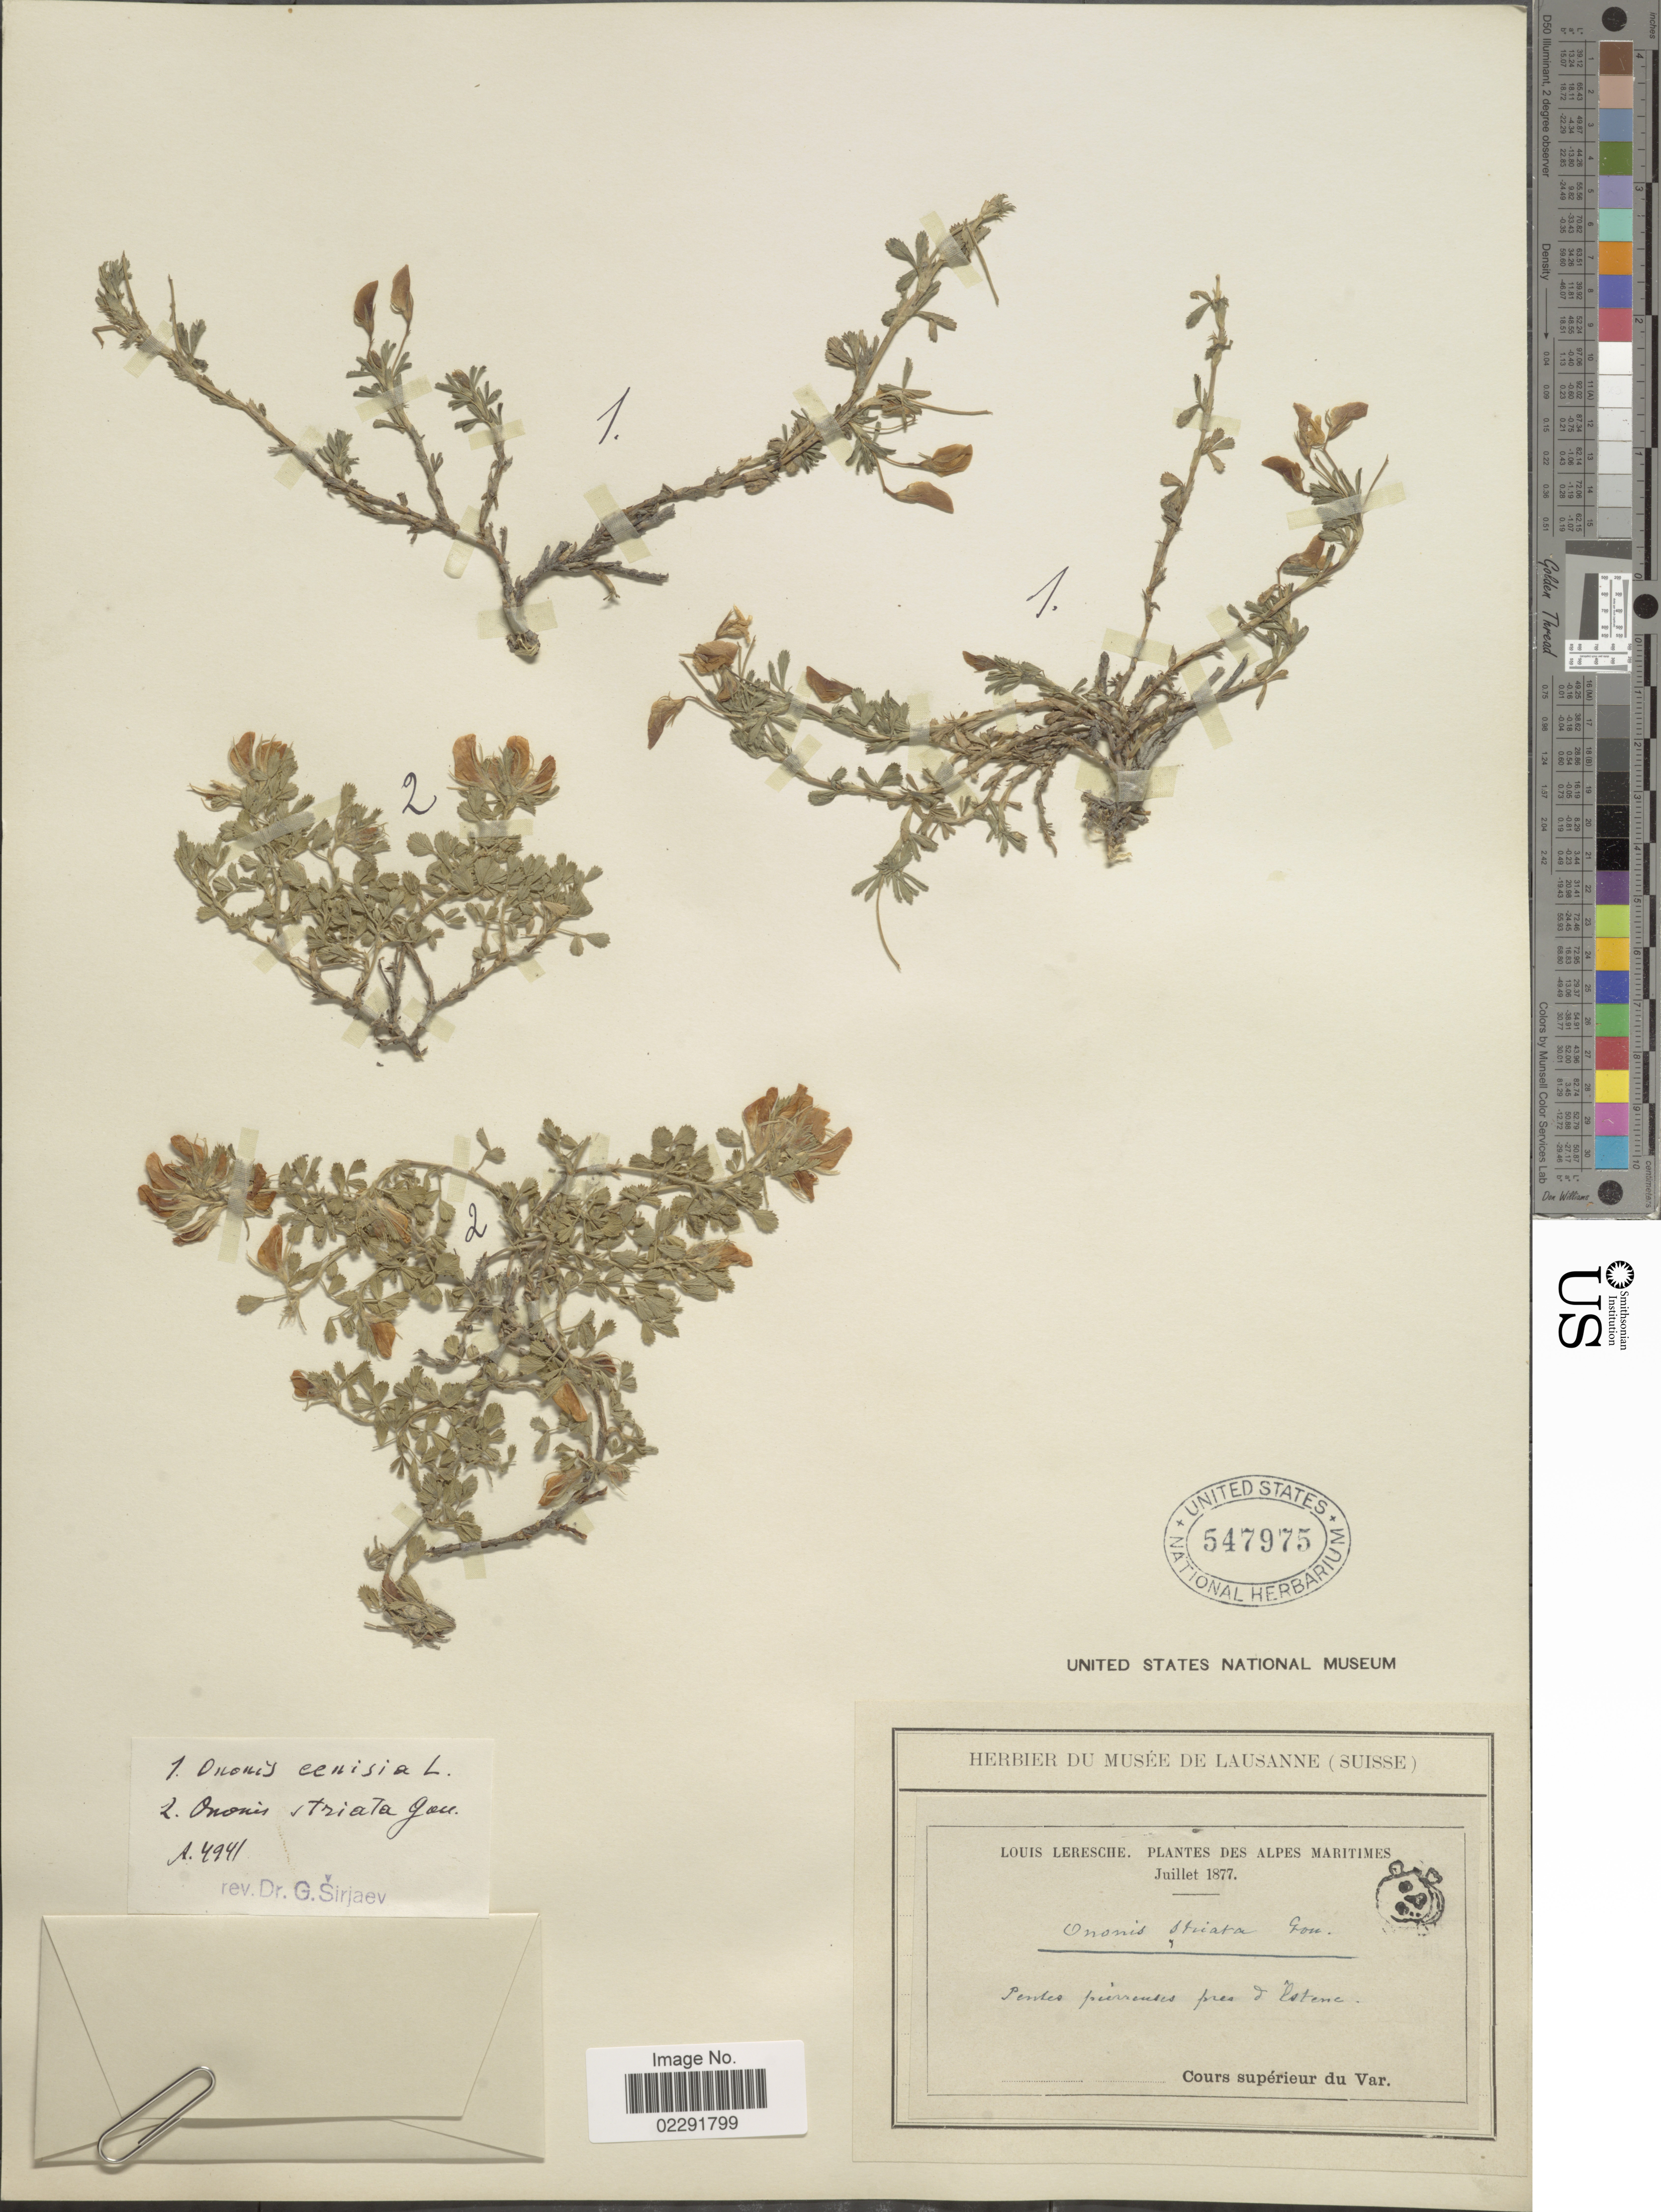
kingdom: Plantae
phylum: Tracheophyta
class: Magnoliopsida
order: Fabales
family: Fabaceae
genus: Ononis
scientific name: Ononis cenisia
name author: L.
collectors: L. Leresche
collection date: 1877-07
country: France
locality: Des Alpes Maritimes, Pentes pierrentes pres d'Lstene. [interpreted]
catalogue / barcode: US 547975